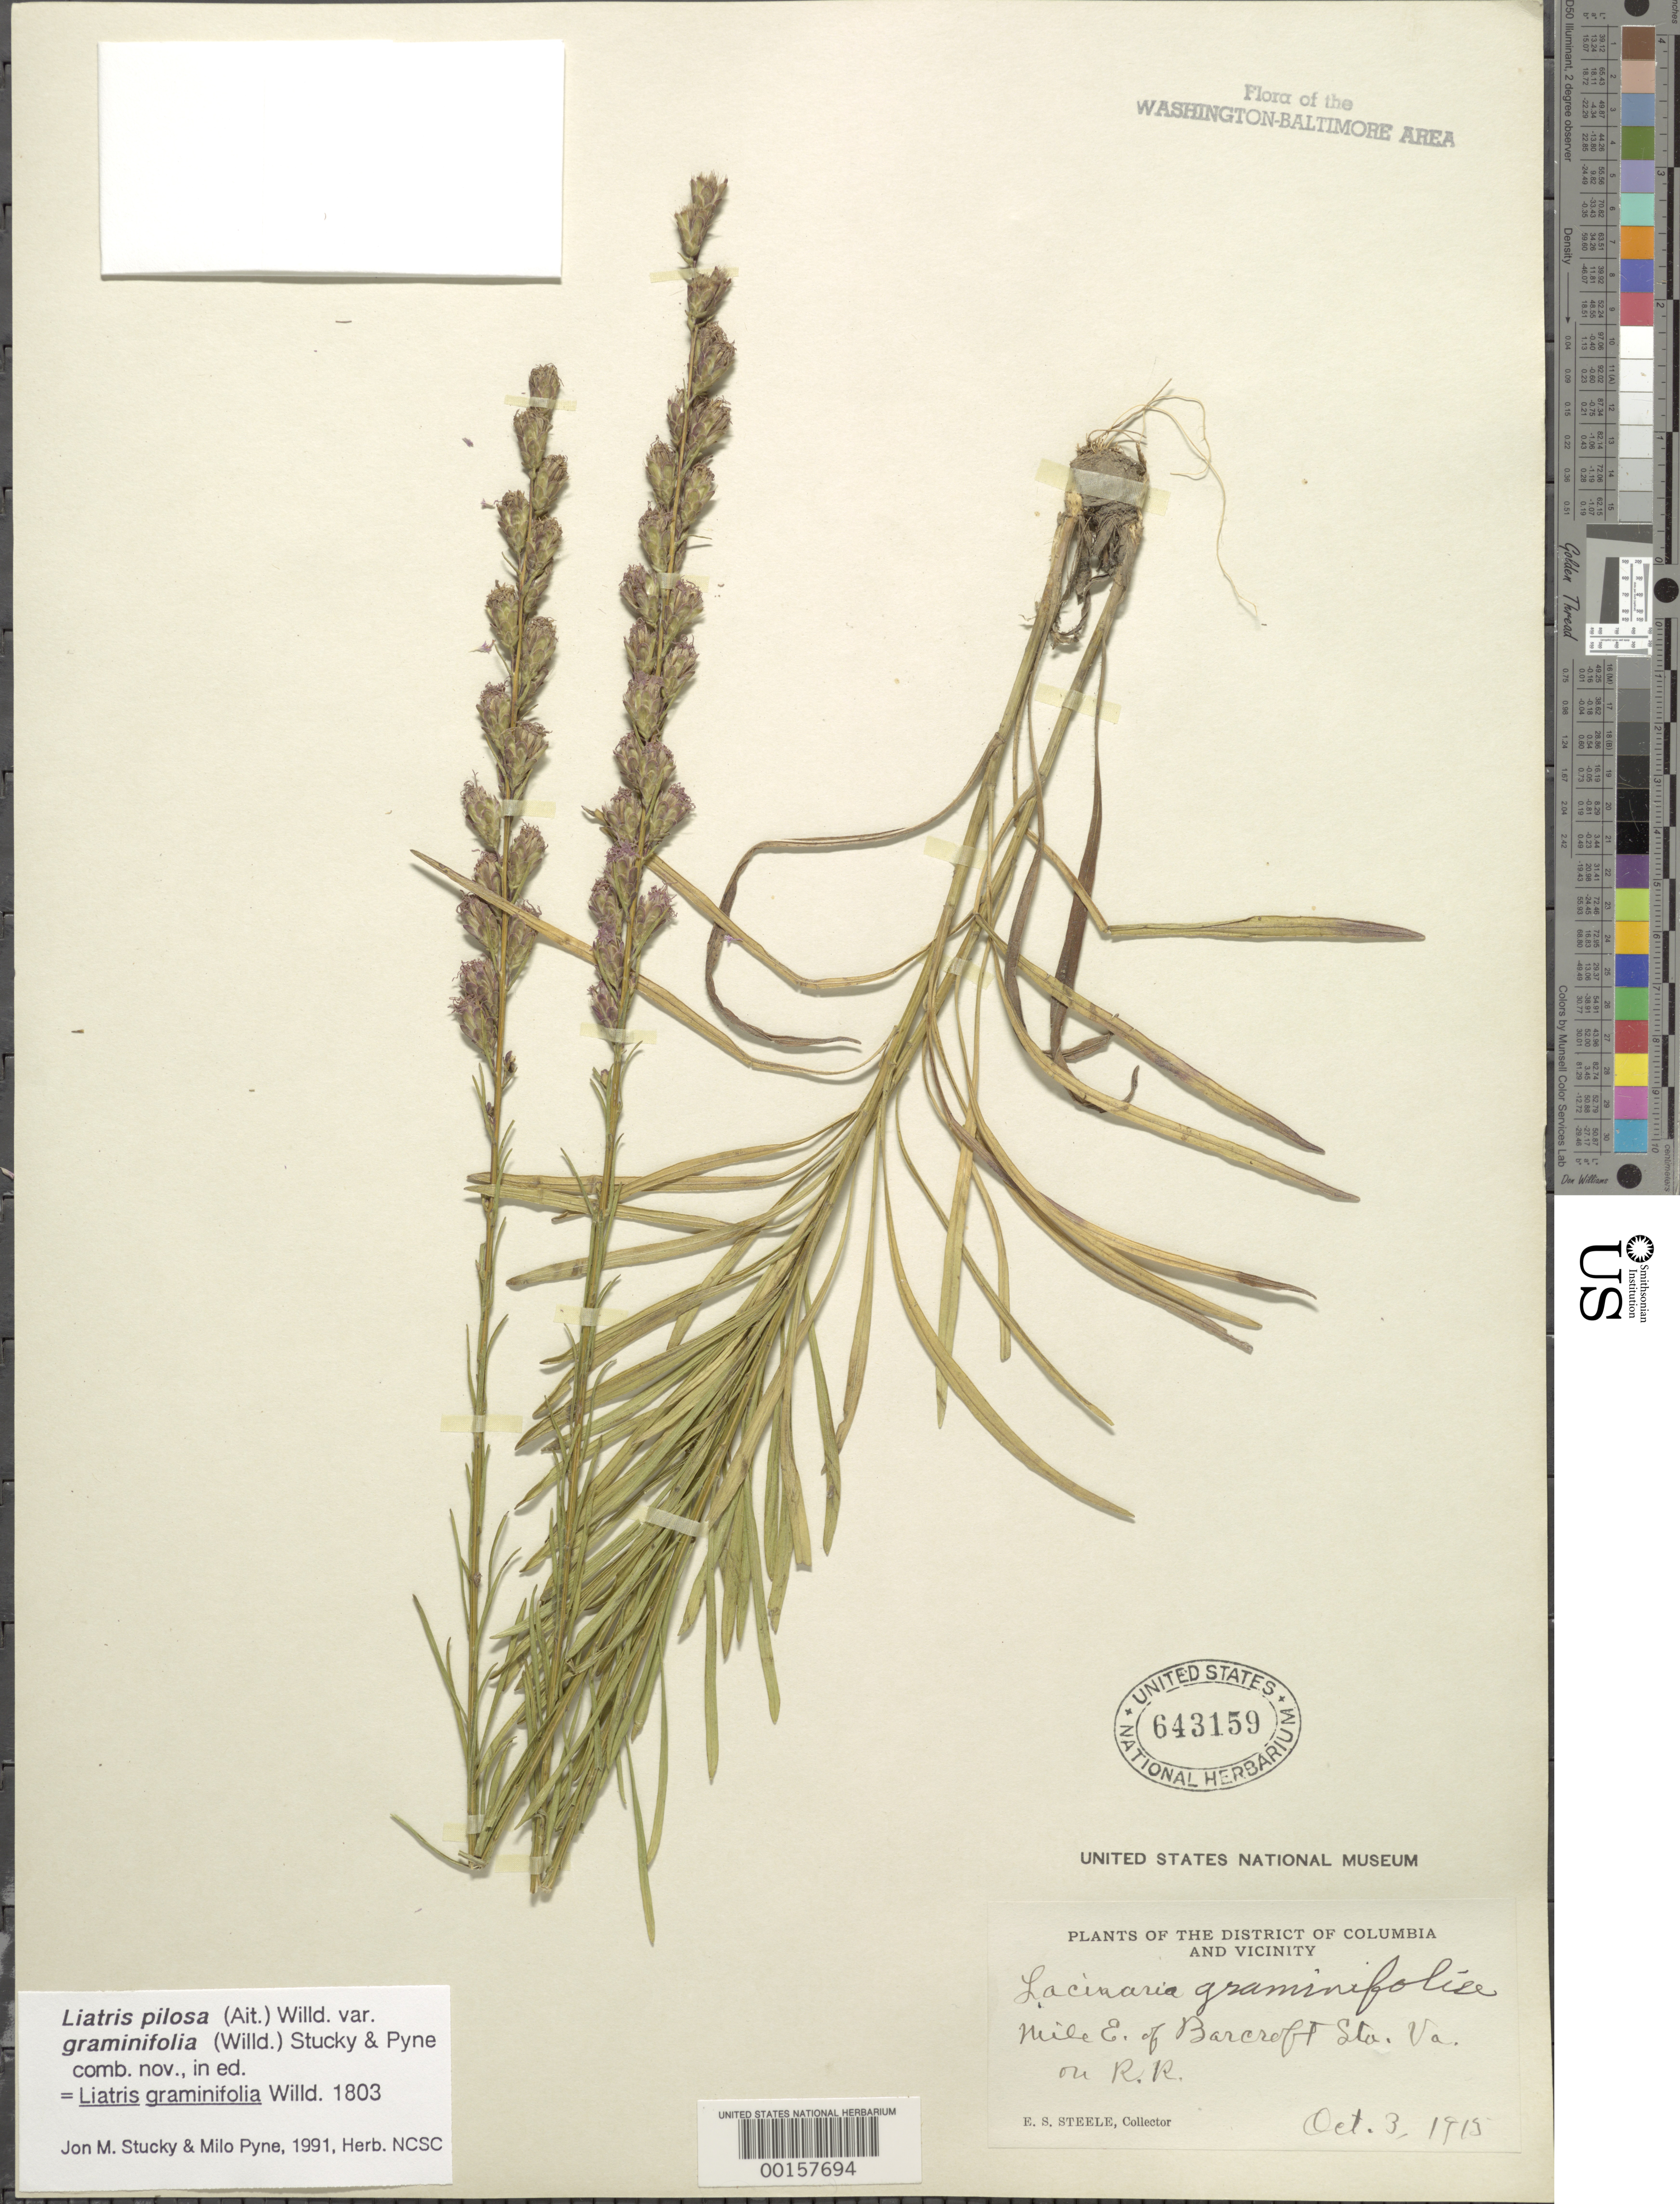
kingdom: Plantae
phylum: Tracheophyta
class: Magnoliopsida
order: Asterales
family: Asteraceae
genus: Liatris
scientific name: Liatris pilosa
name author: (Aiton) Willd.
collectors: E. Steele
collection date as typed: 03 Oct 1915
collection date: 1915-10-03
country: United States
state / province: Virginia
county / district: Arlington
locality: East of Barcroft Station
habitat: Railroad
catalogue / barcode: US 643159